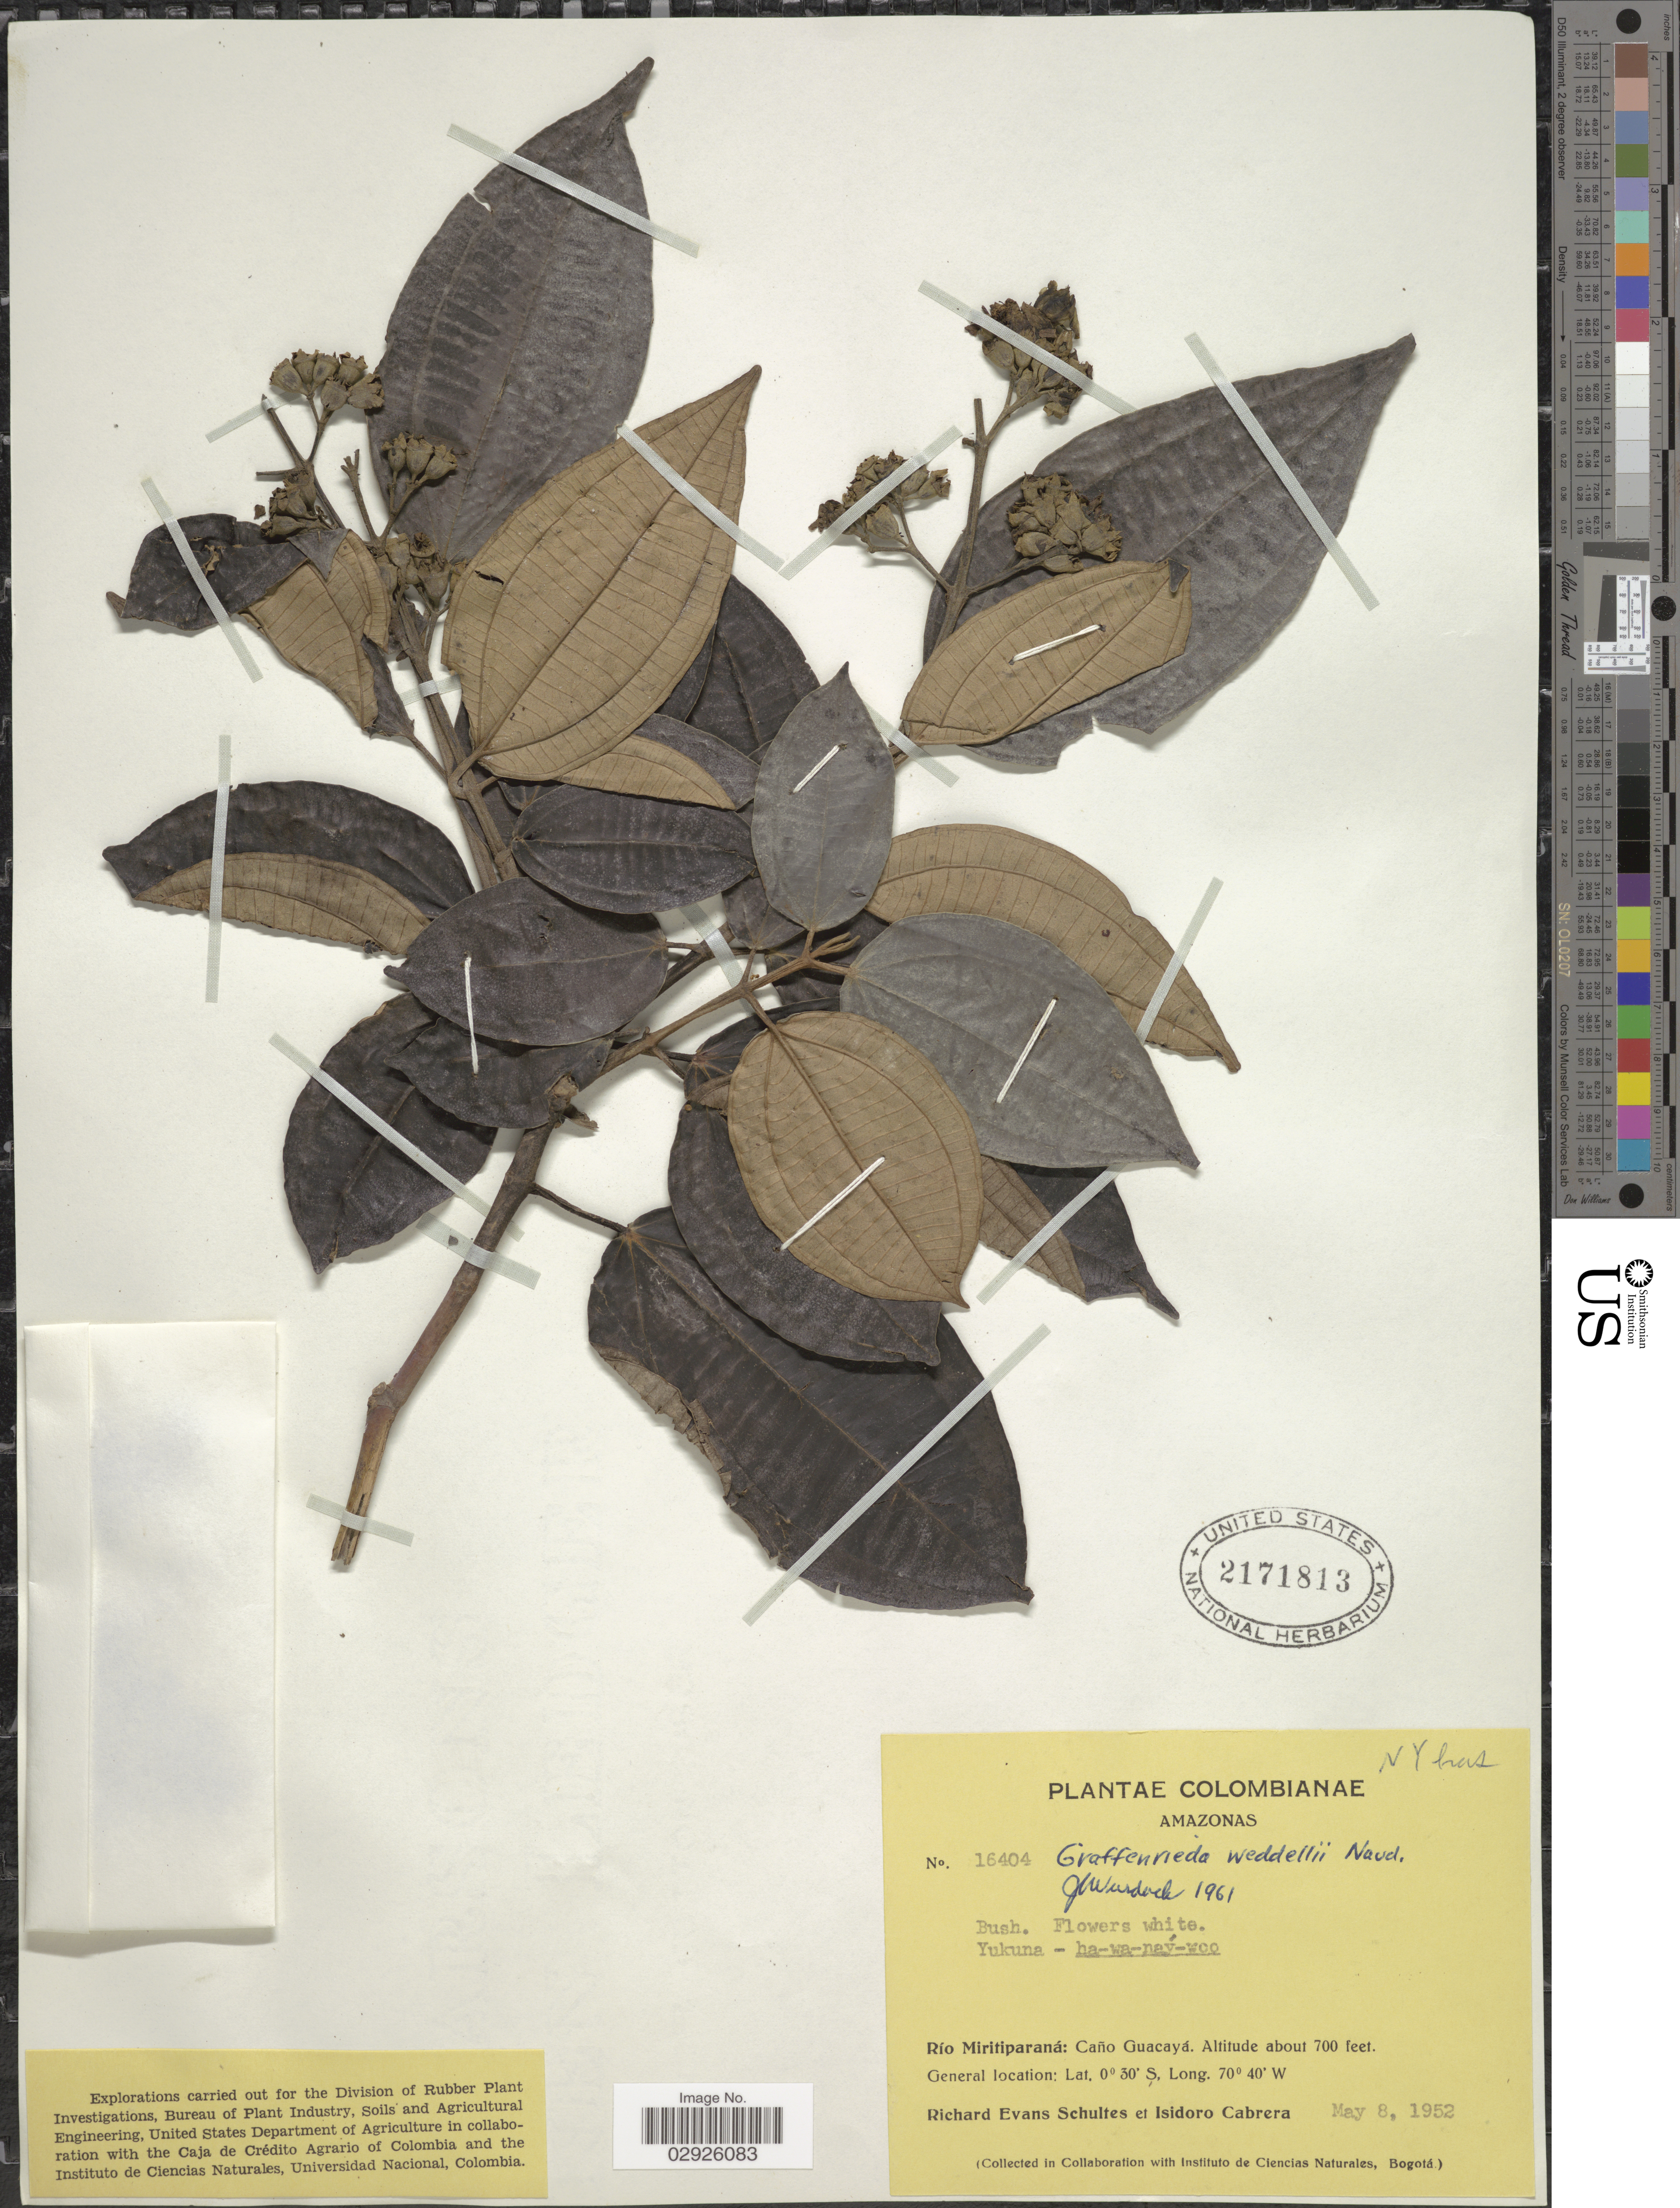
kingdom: Plantae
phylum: Tracheophyta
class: Magnoliopsida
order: Myrtales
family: Melastomataceae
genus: Graffenrieda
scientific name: Graffenrieda weddellii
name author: Naudin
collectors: R. E. Schultes & I. Cabrera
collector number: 16404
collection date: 1952-05-08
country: Colombia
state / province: Amazônas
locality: Río Miritiparaná: Caño Guacayá.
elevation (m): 213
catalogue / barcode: US 2171813